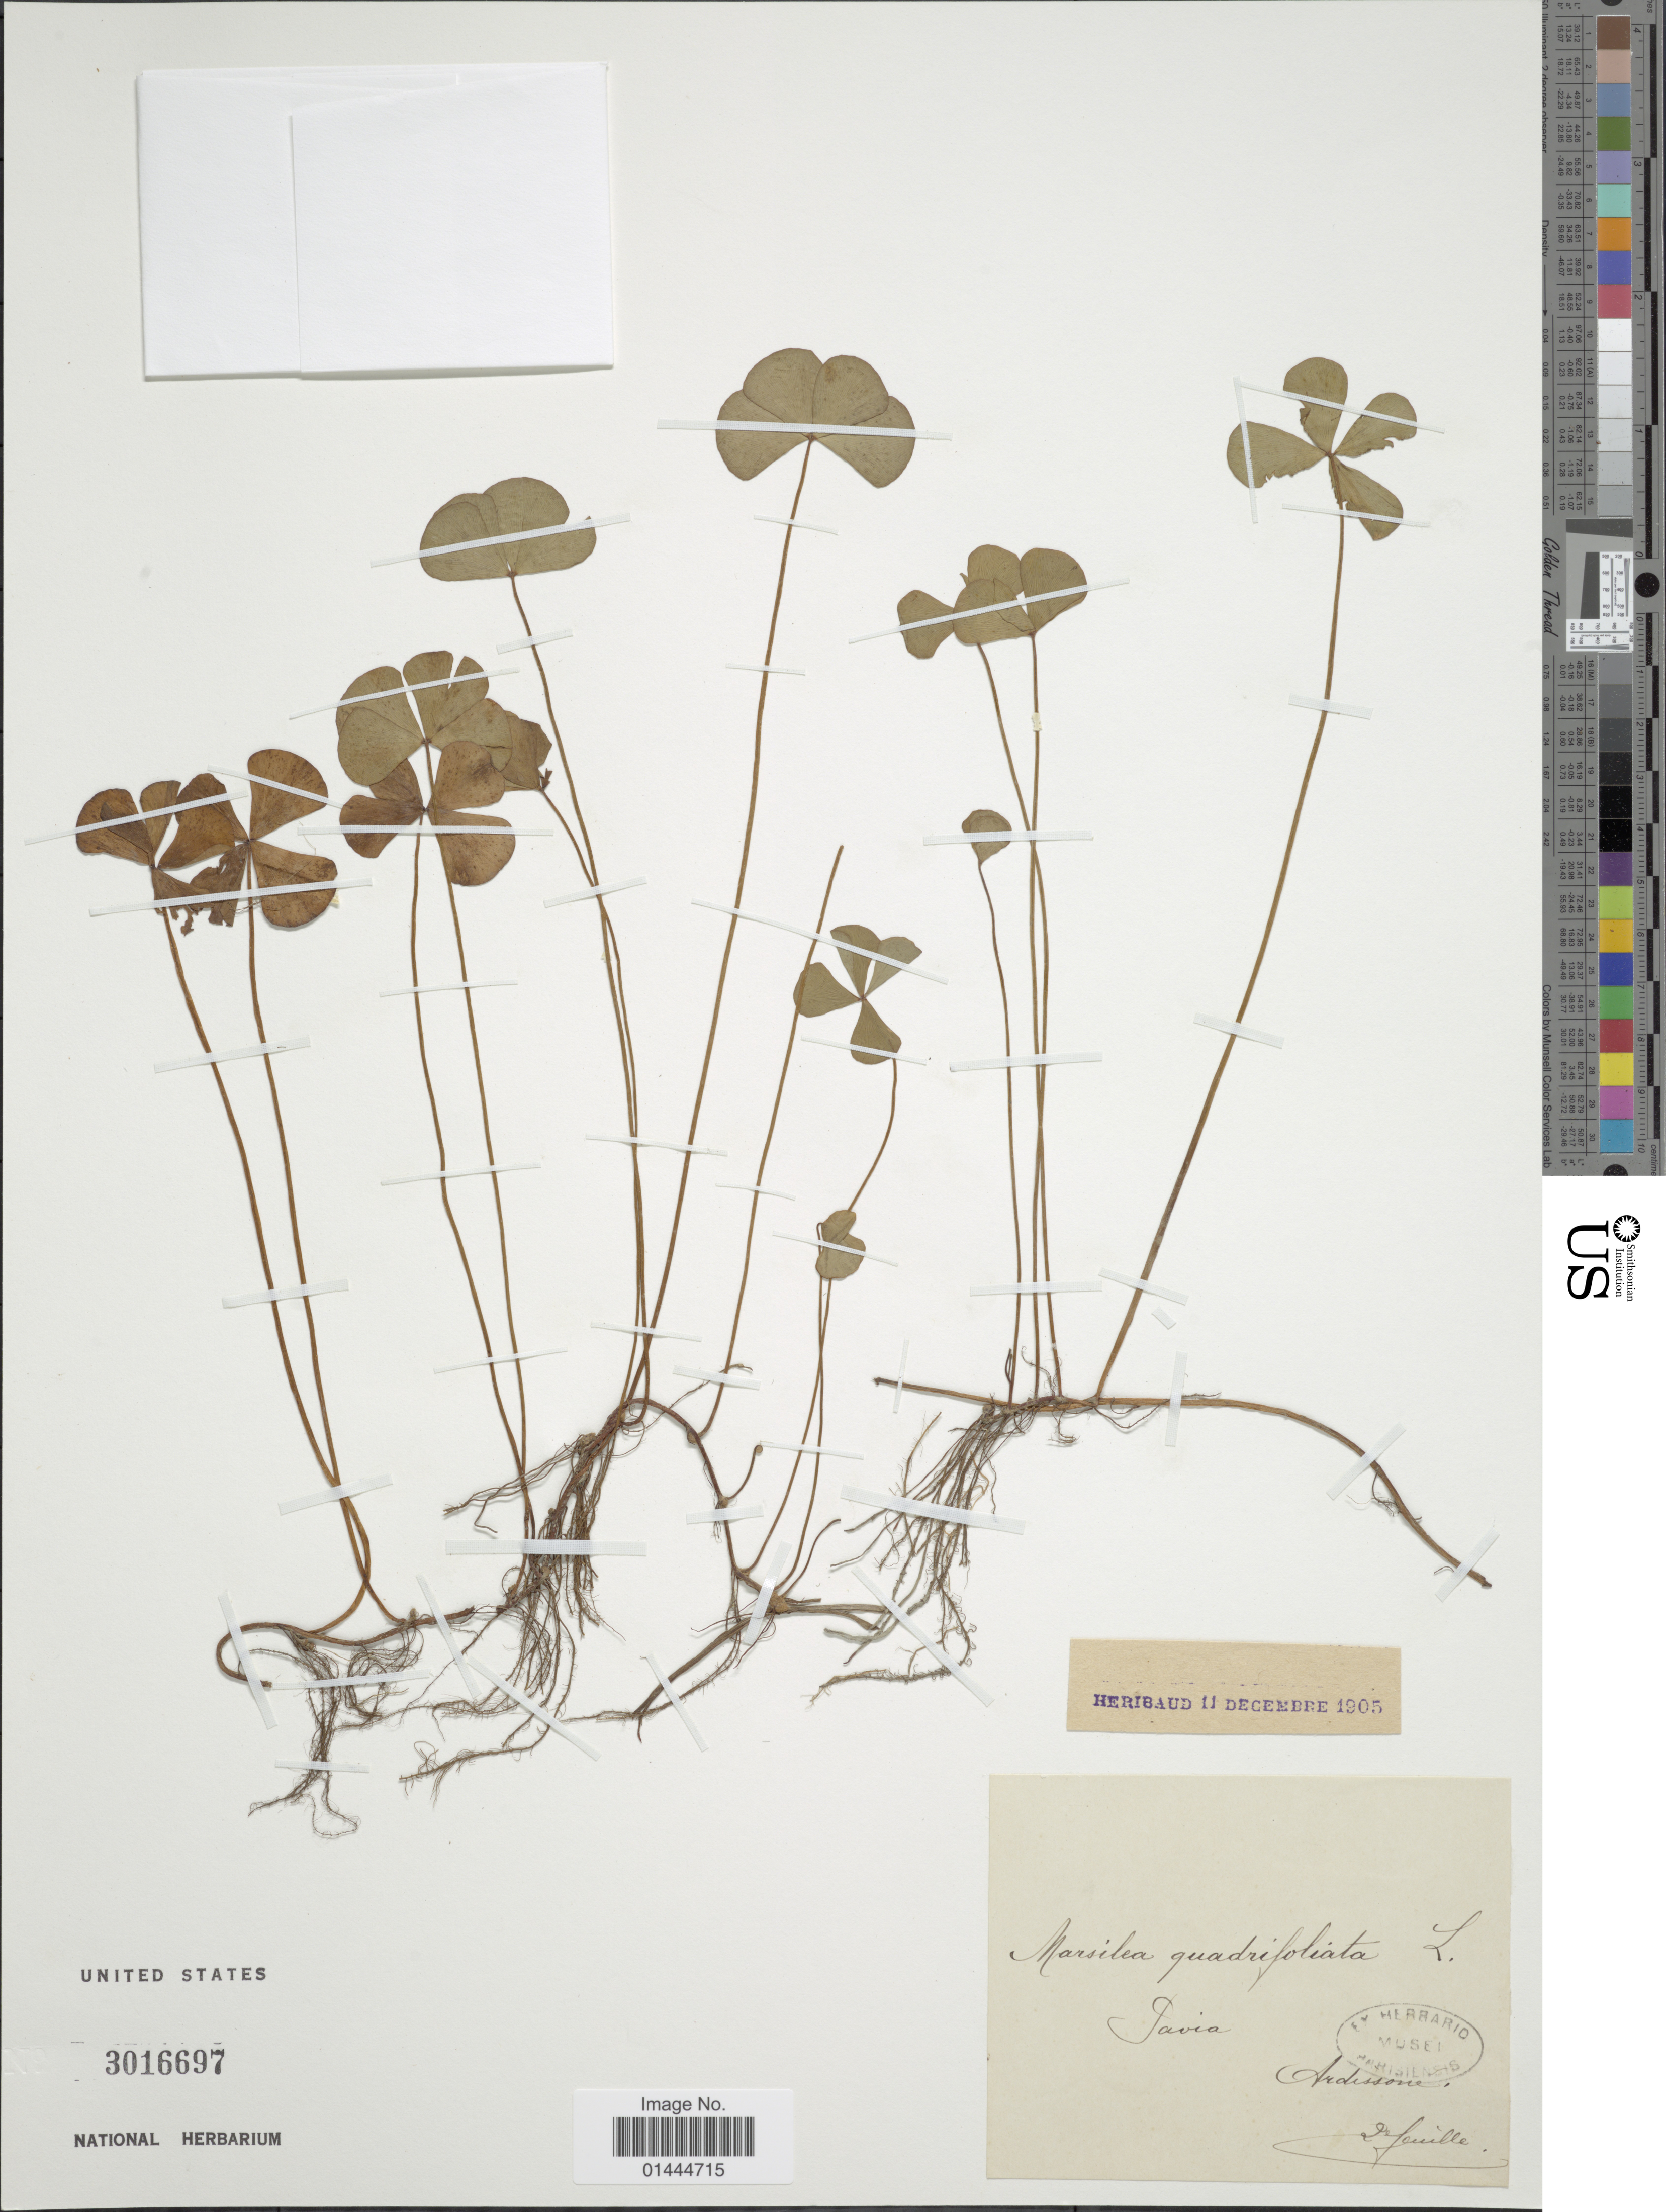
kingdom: Plantae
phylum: Tracheophyta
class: Polypodiopsida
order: Salviniales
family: Marsileaceae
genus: Marsilea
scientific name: Marsilea quadrifolia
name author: L.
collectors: F. Ardissone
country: Italy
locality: Pavia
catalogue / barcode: US 3016697